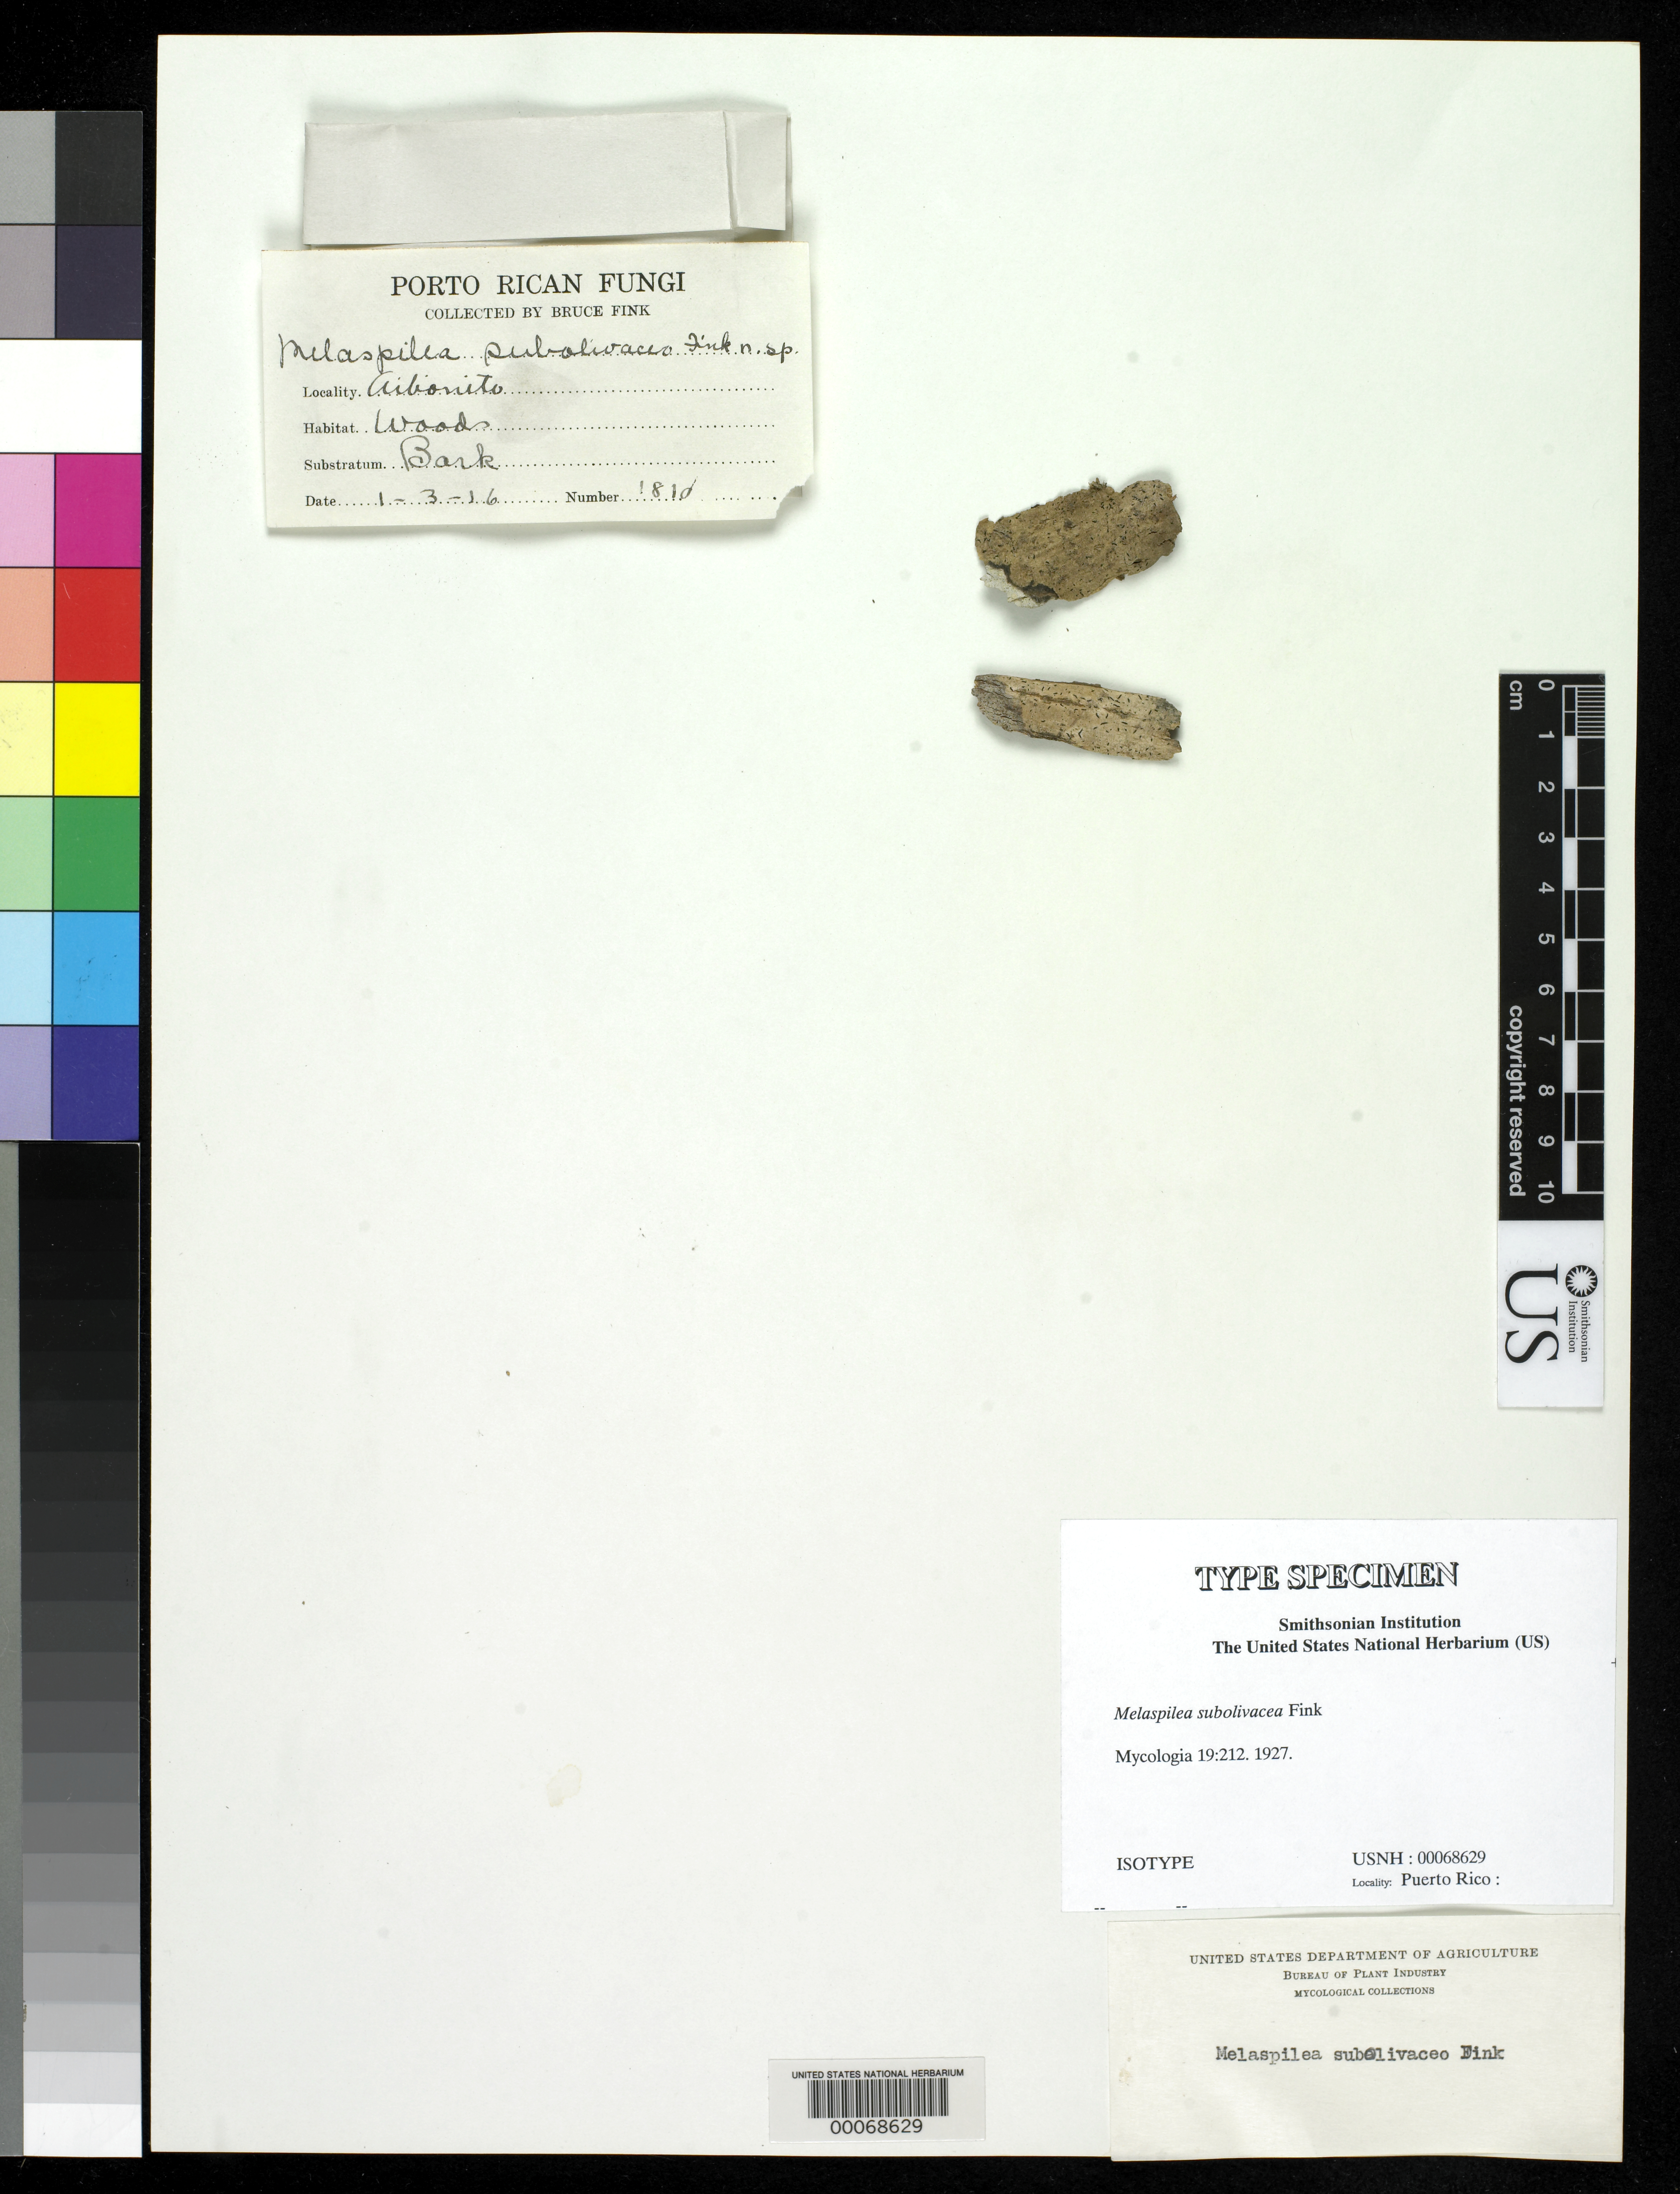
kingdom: Fungi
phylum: Ascomycota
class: Dothideomycetes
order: Eremithallales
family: Melaspileaceae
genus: Melaspilea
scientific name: Melaspilea subolivacea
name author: Fink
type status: Isotype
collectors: B. Fink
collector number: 1810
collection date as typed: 03 Jan 1916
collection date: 1916-01-03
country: Puerto Rico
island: Greater Antilles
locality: Aibonito.